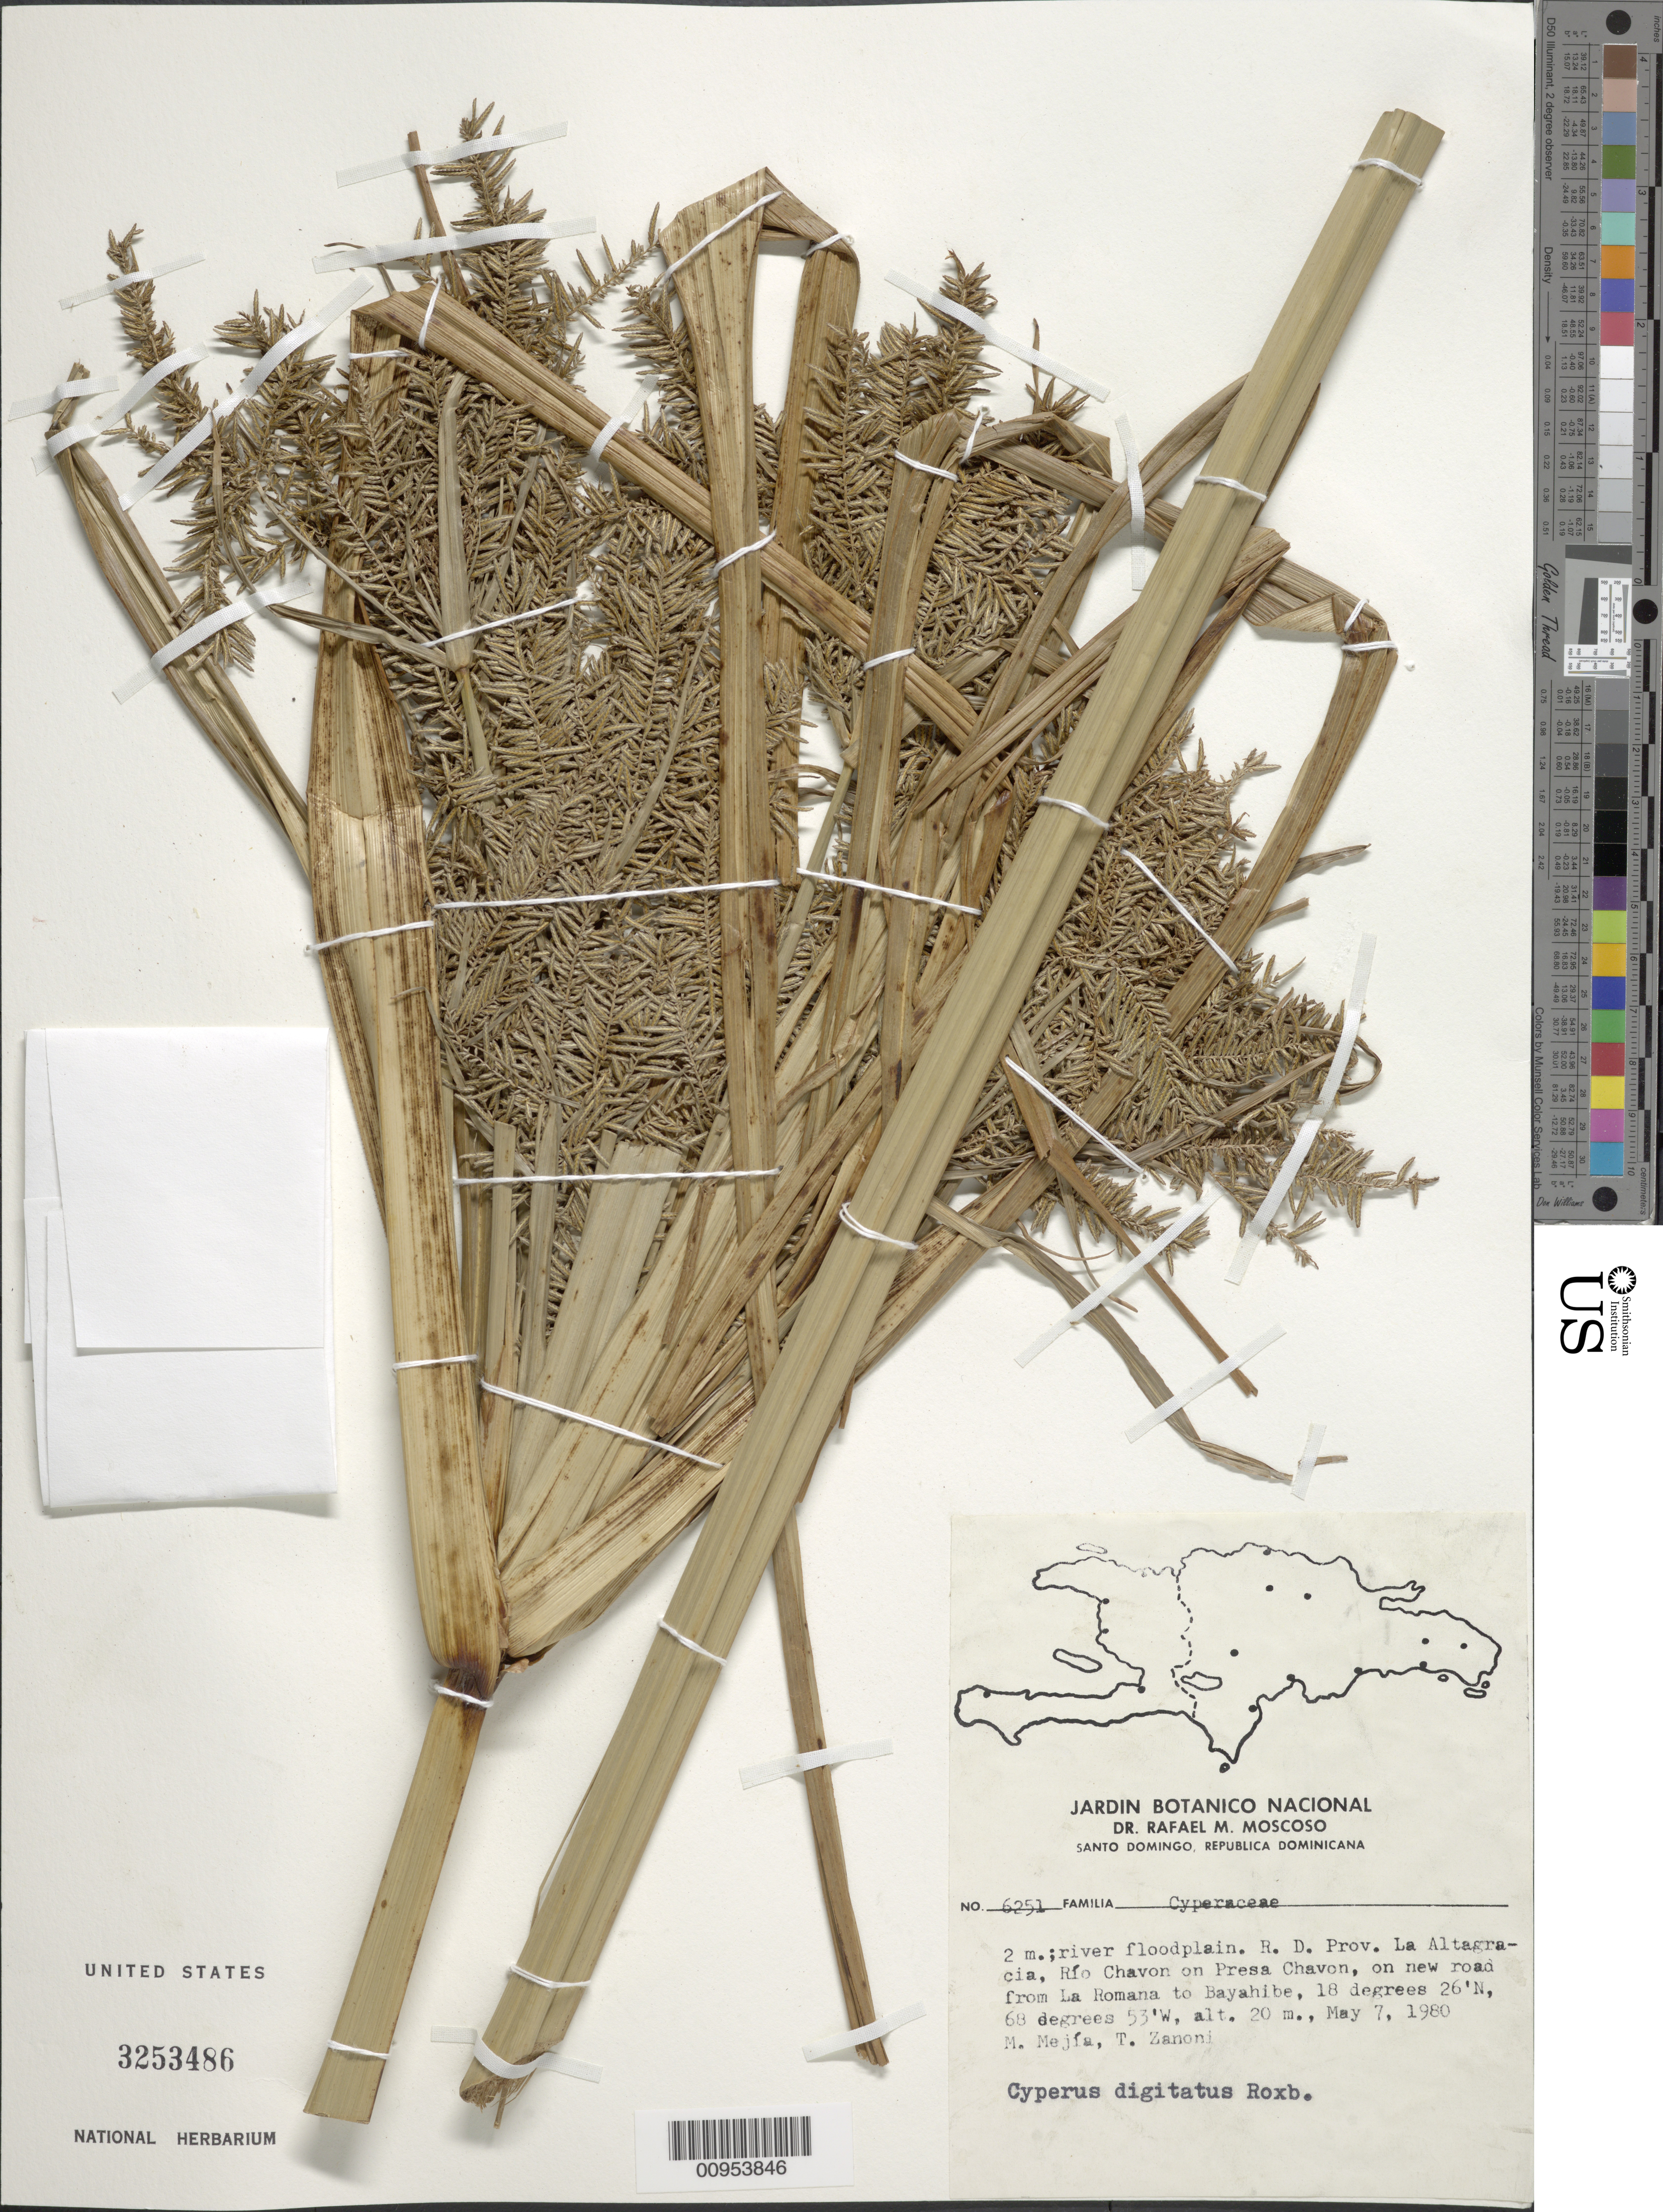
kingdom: Plantae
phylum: Tracheophyta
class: Liliopsida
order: Poales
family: Cyperaceae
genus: Cyperus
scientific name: Cyperus digitatus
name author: Roxb.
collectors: M. Mejia & T. A. Zanoni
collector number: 6251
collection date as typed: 07 May 1980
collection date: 1980-05-07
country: Dominican Republic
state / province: La Altagracia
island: Hispaniola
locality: Río Chavon on Presa Chavon, on new road from La Romana to Bayahibe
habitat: River floodplain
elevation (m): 20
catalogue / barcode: US 3253486